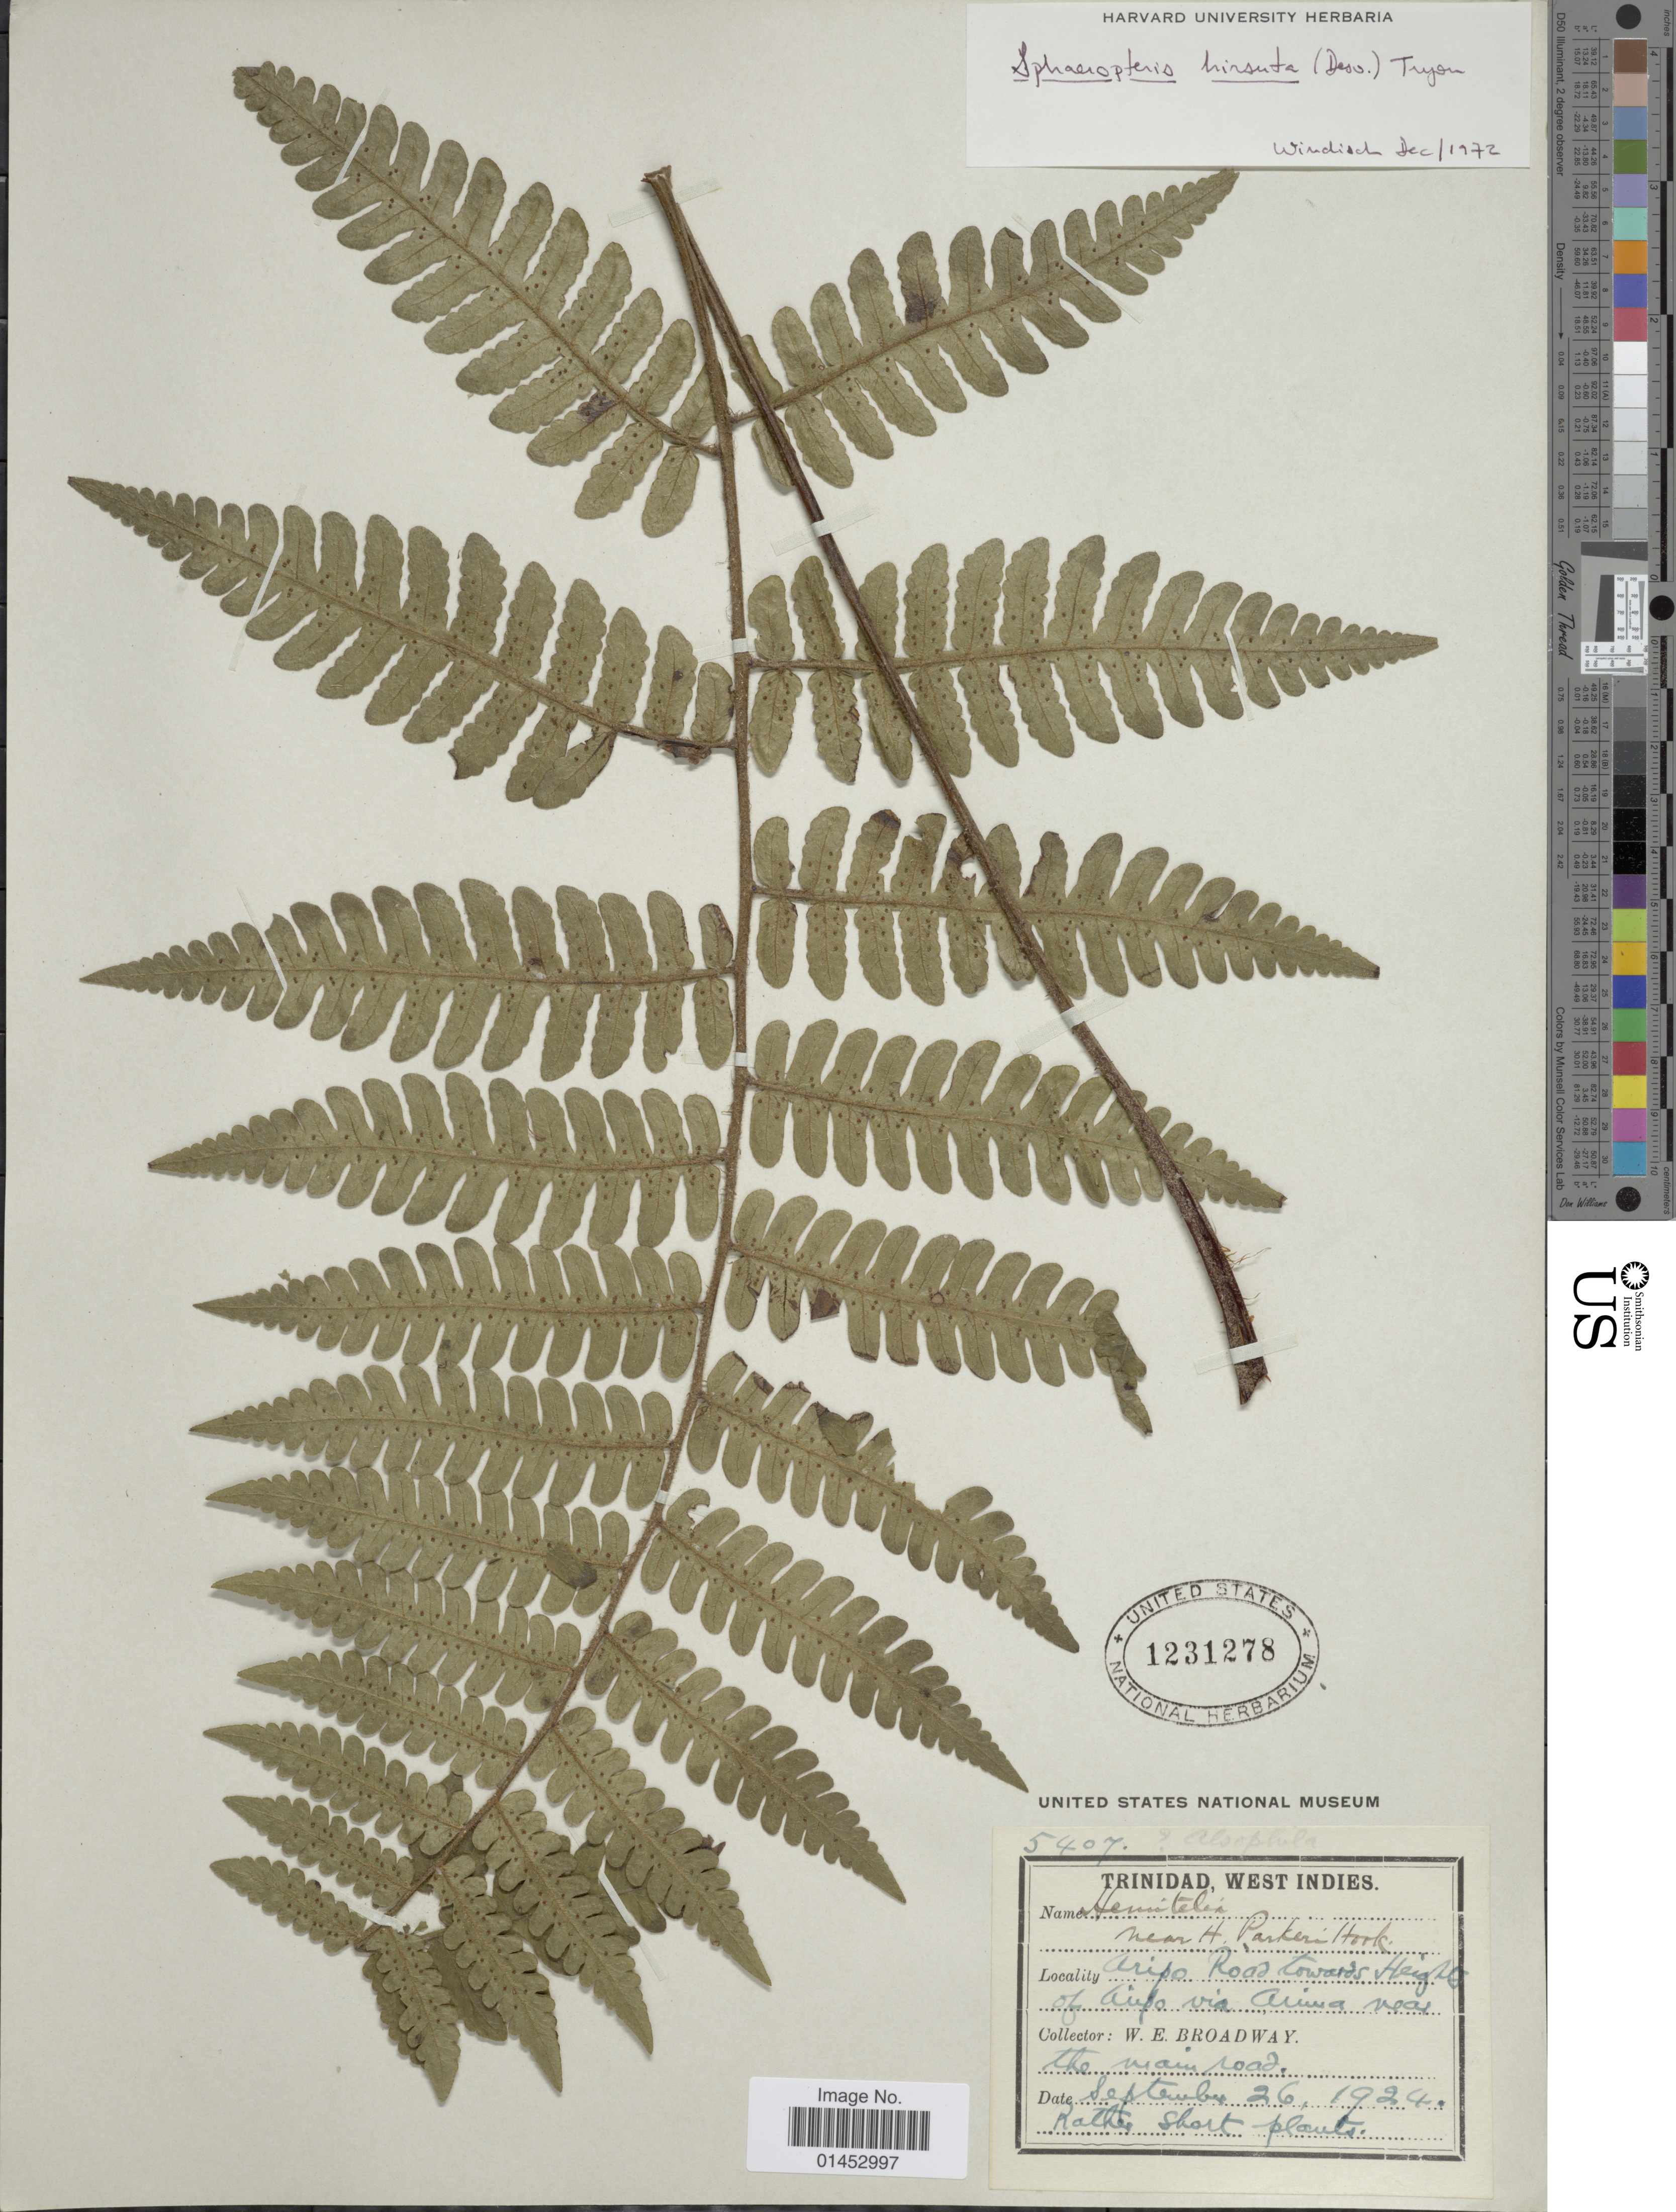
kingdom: Plantae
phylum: Tracheophyta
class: Polypodiopsida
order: Cyatheales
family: Cyatheaceae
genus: Cyathea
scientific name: Cyathea surinamensis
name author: (Miq.) Domin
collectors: W. E. Broadway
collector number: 5407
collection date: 1924-09-26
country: Trinidad and Tobago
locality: Trinidad, West Indies, Aripo Road towards Heights of Aripo via Arima near the main road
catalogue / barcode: US 1231278